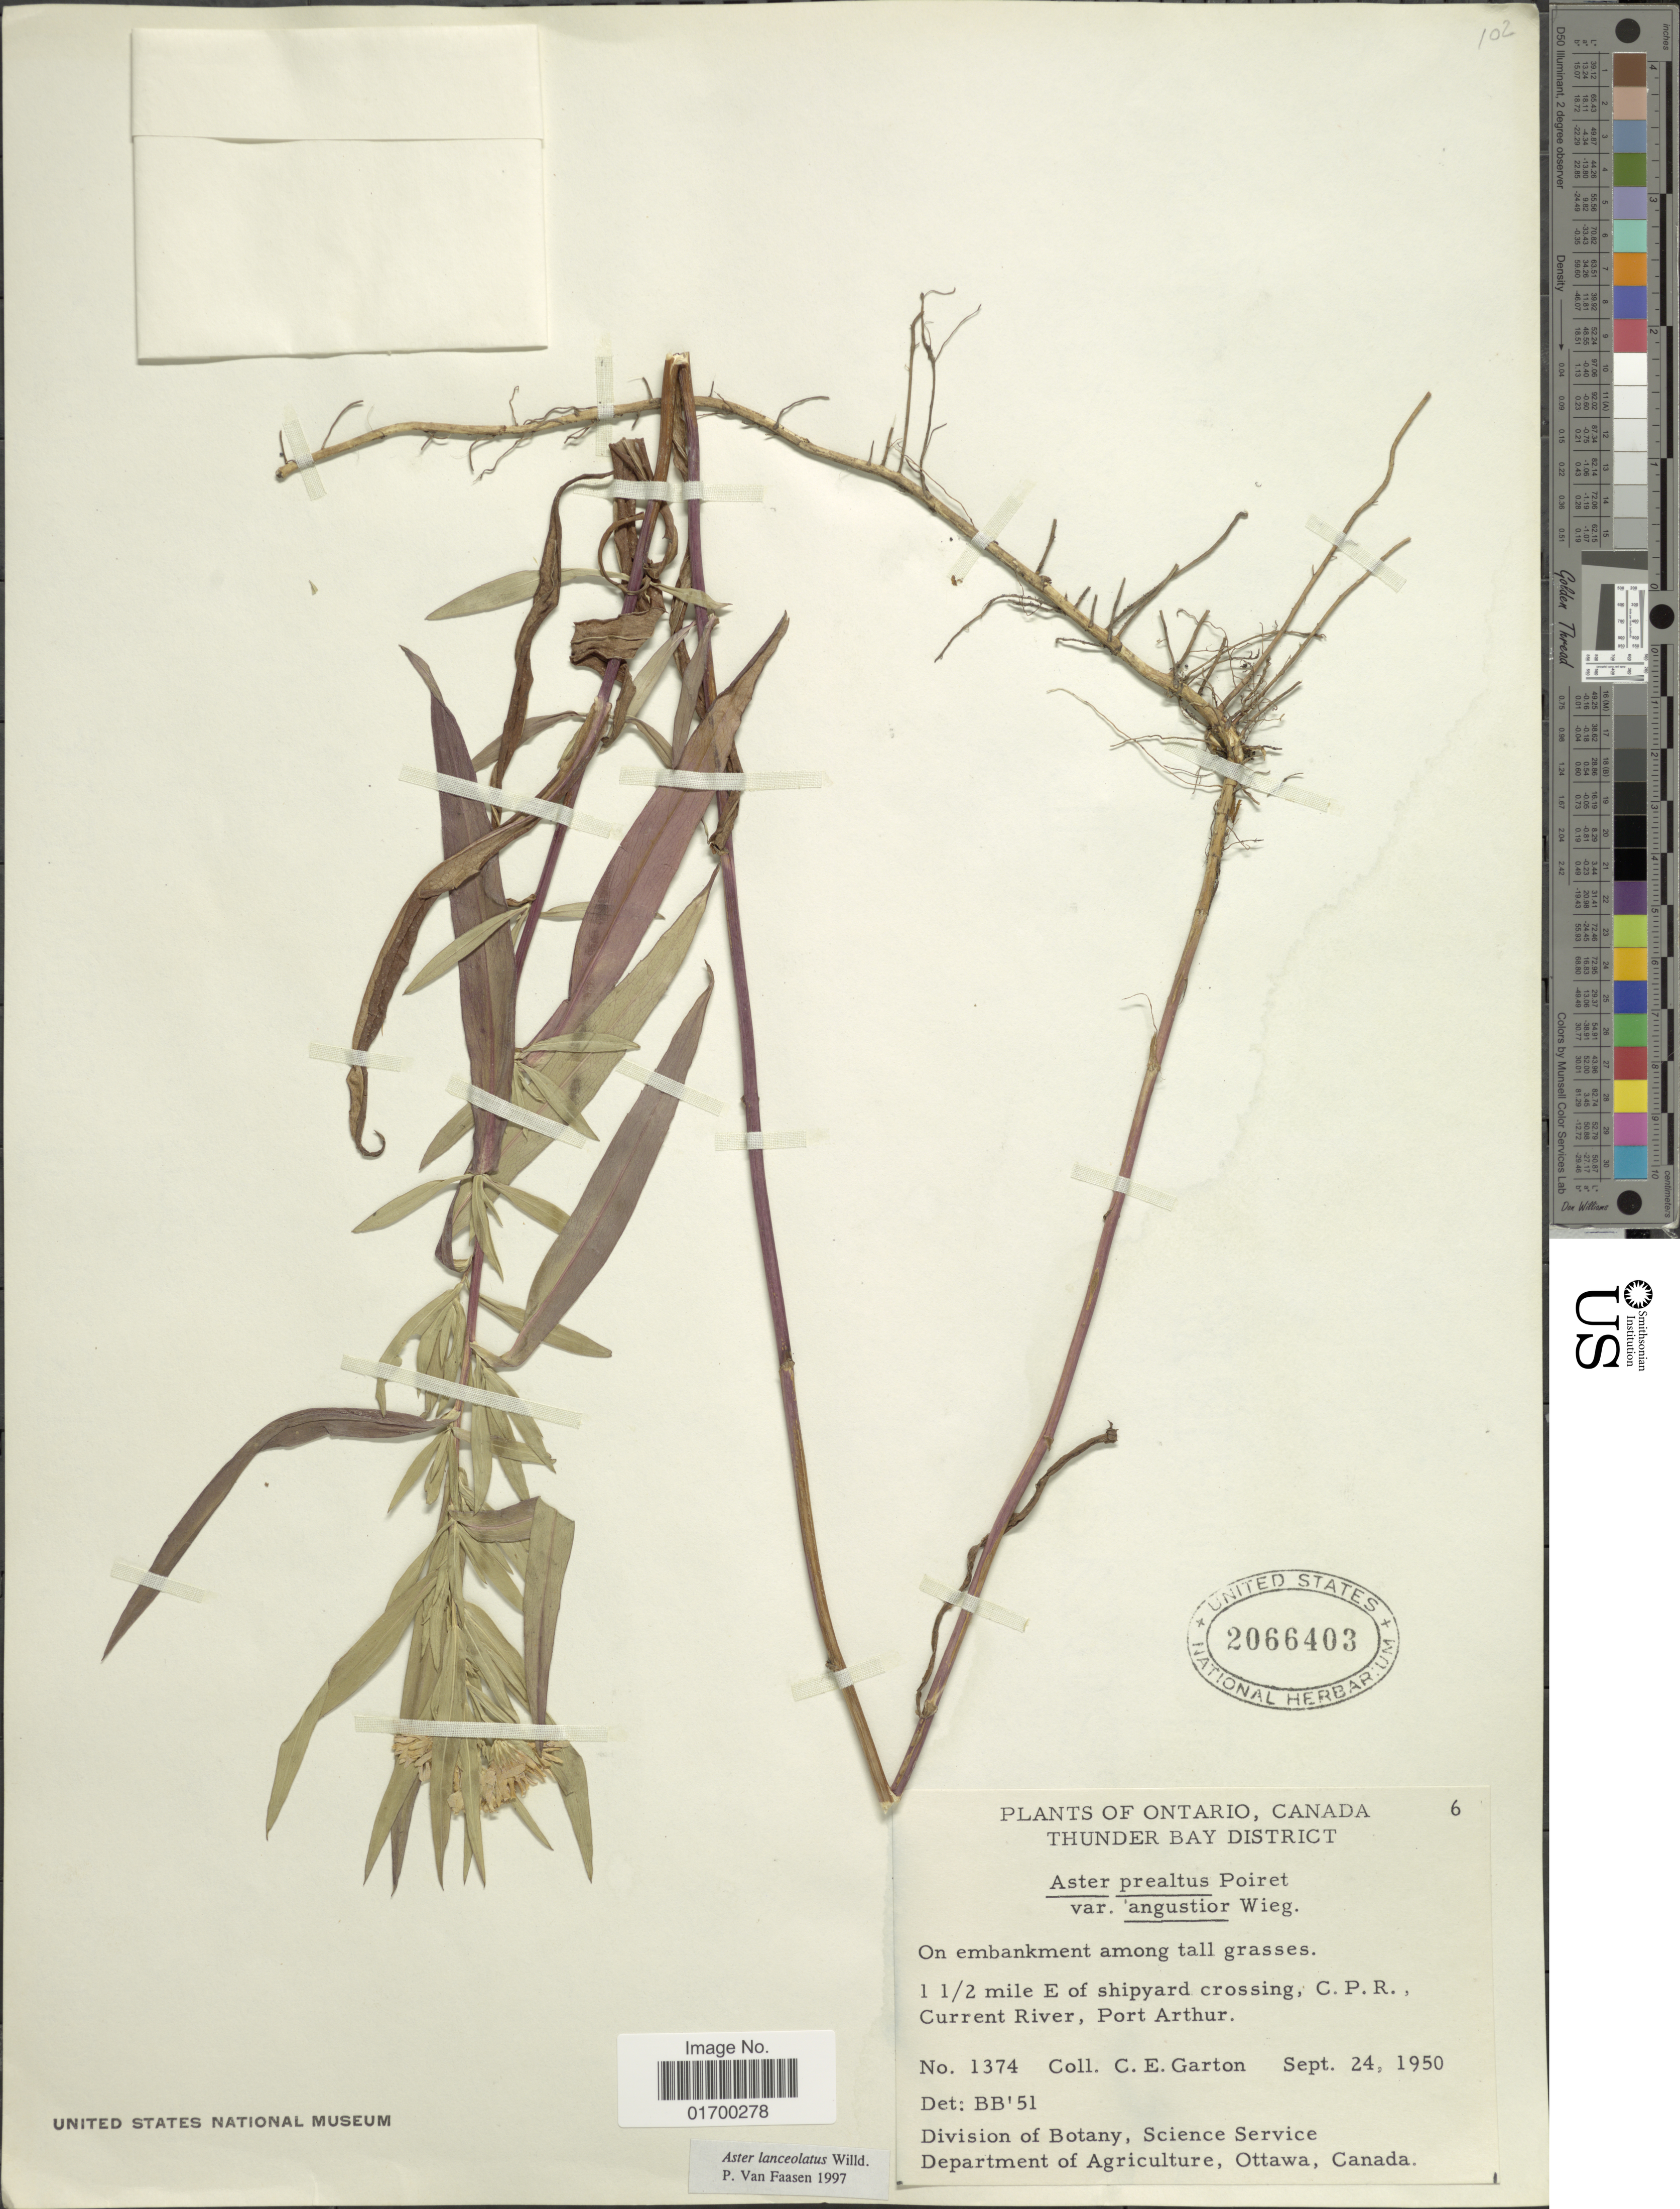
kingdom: Plantae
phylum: Tracheophyta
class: Magnoliopsida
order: Asterales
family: Asteraceae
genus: Symphyotrichum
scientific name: Symphyotrichum lanceolatum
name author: (Willd.) G.L. Nesom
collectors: C. E. Garton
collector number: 1374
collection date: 1950-09-24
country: Canada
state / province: Ontario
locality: Thunder Bay District, 1½ miles E of shipyard crossing, C.P.R., Currtent River, Port Arthur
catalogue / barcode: US 2066403